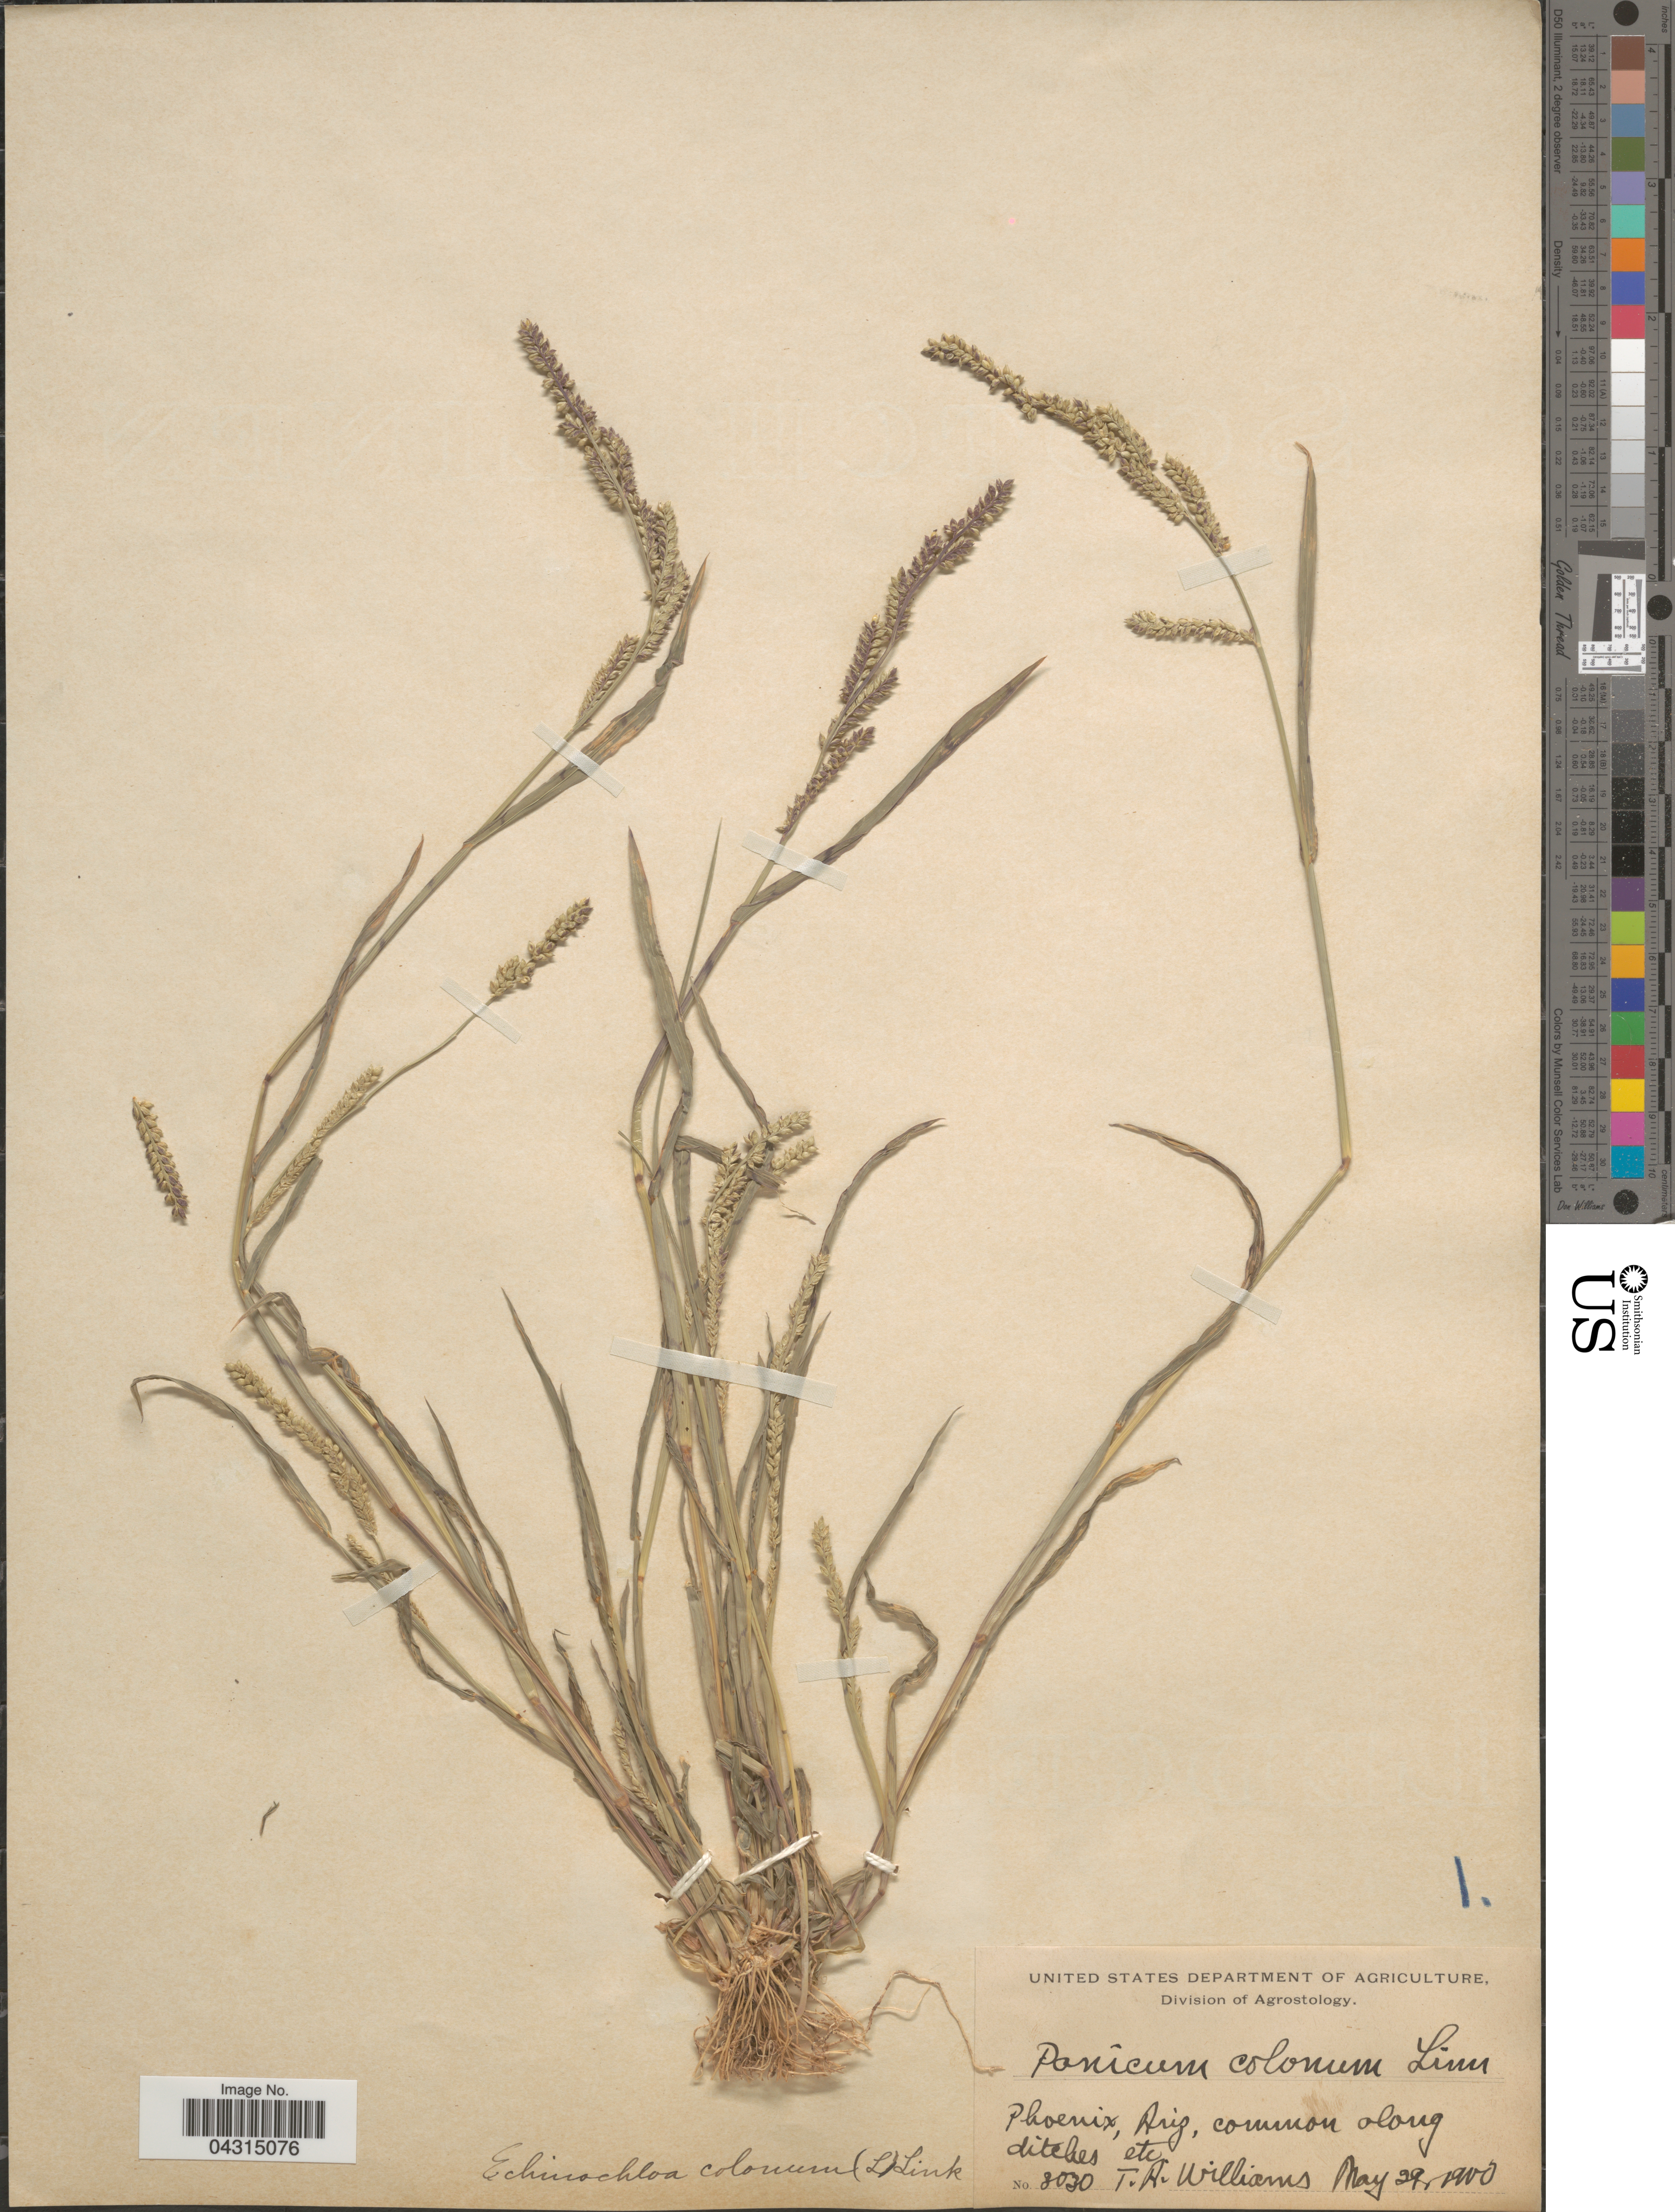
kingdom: Plantae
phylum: Tracheophyta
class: Liliopsida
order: Poales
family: Poaceae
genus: Echinochloa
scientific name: Echinochloa colona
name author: (L.) Link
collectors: T. Williams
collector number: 3030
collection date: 1900-05-29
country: United States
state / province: Arizona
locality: Phoenix.